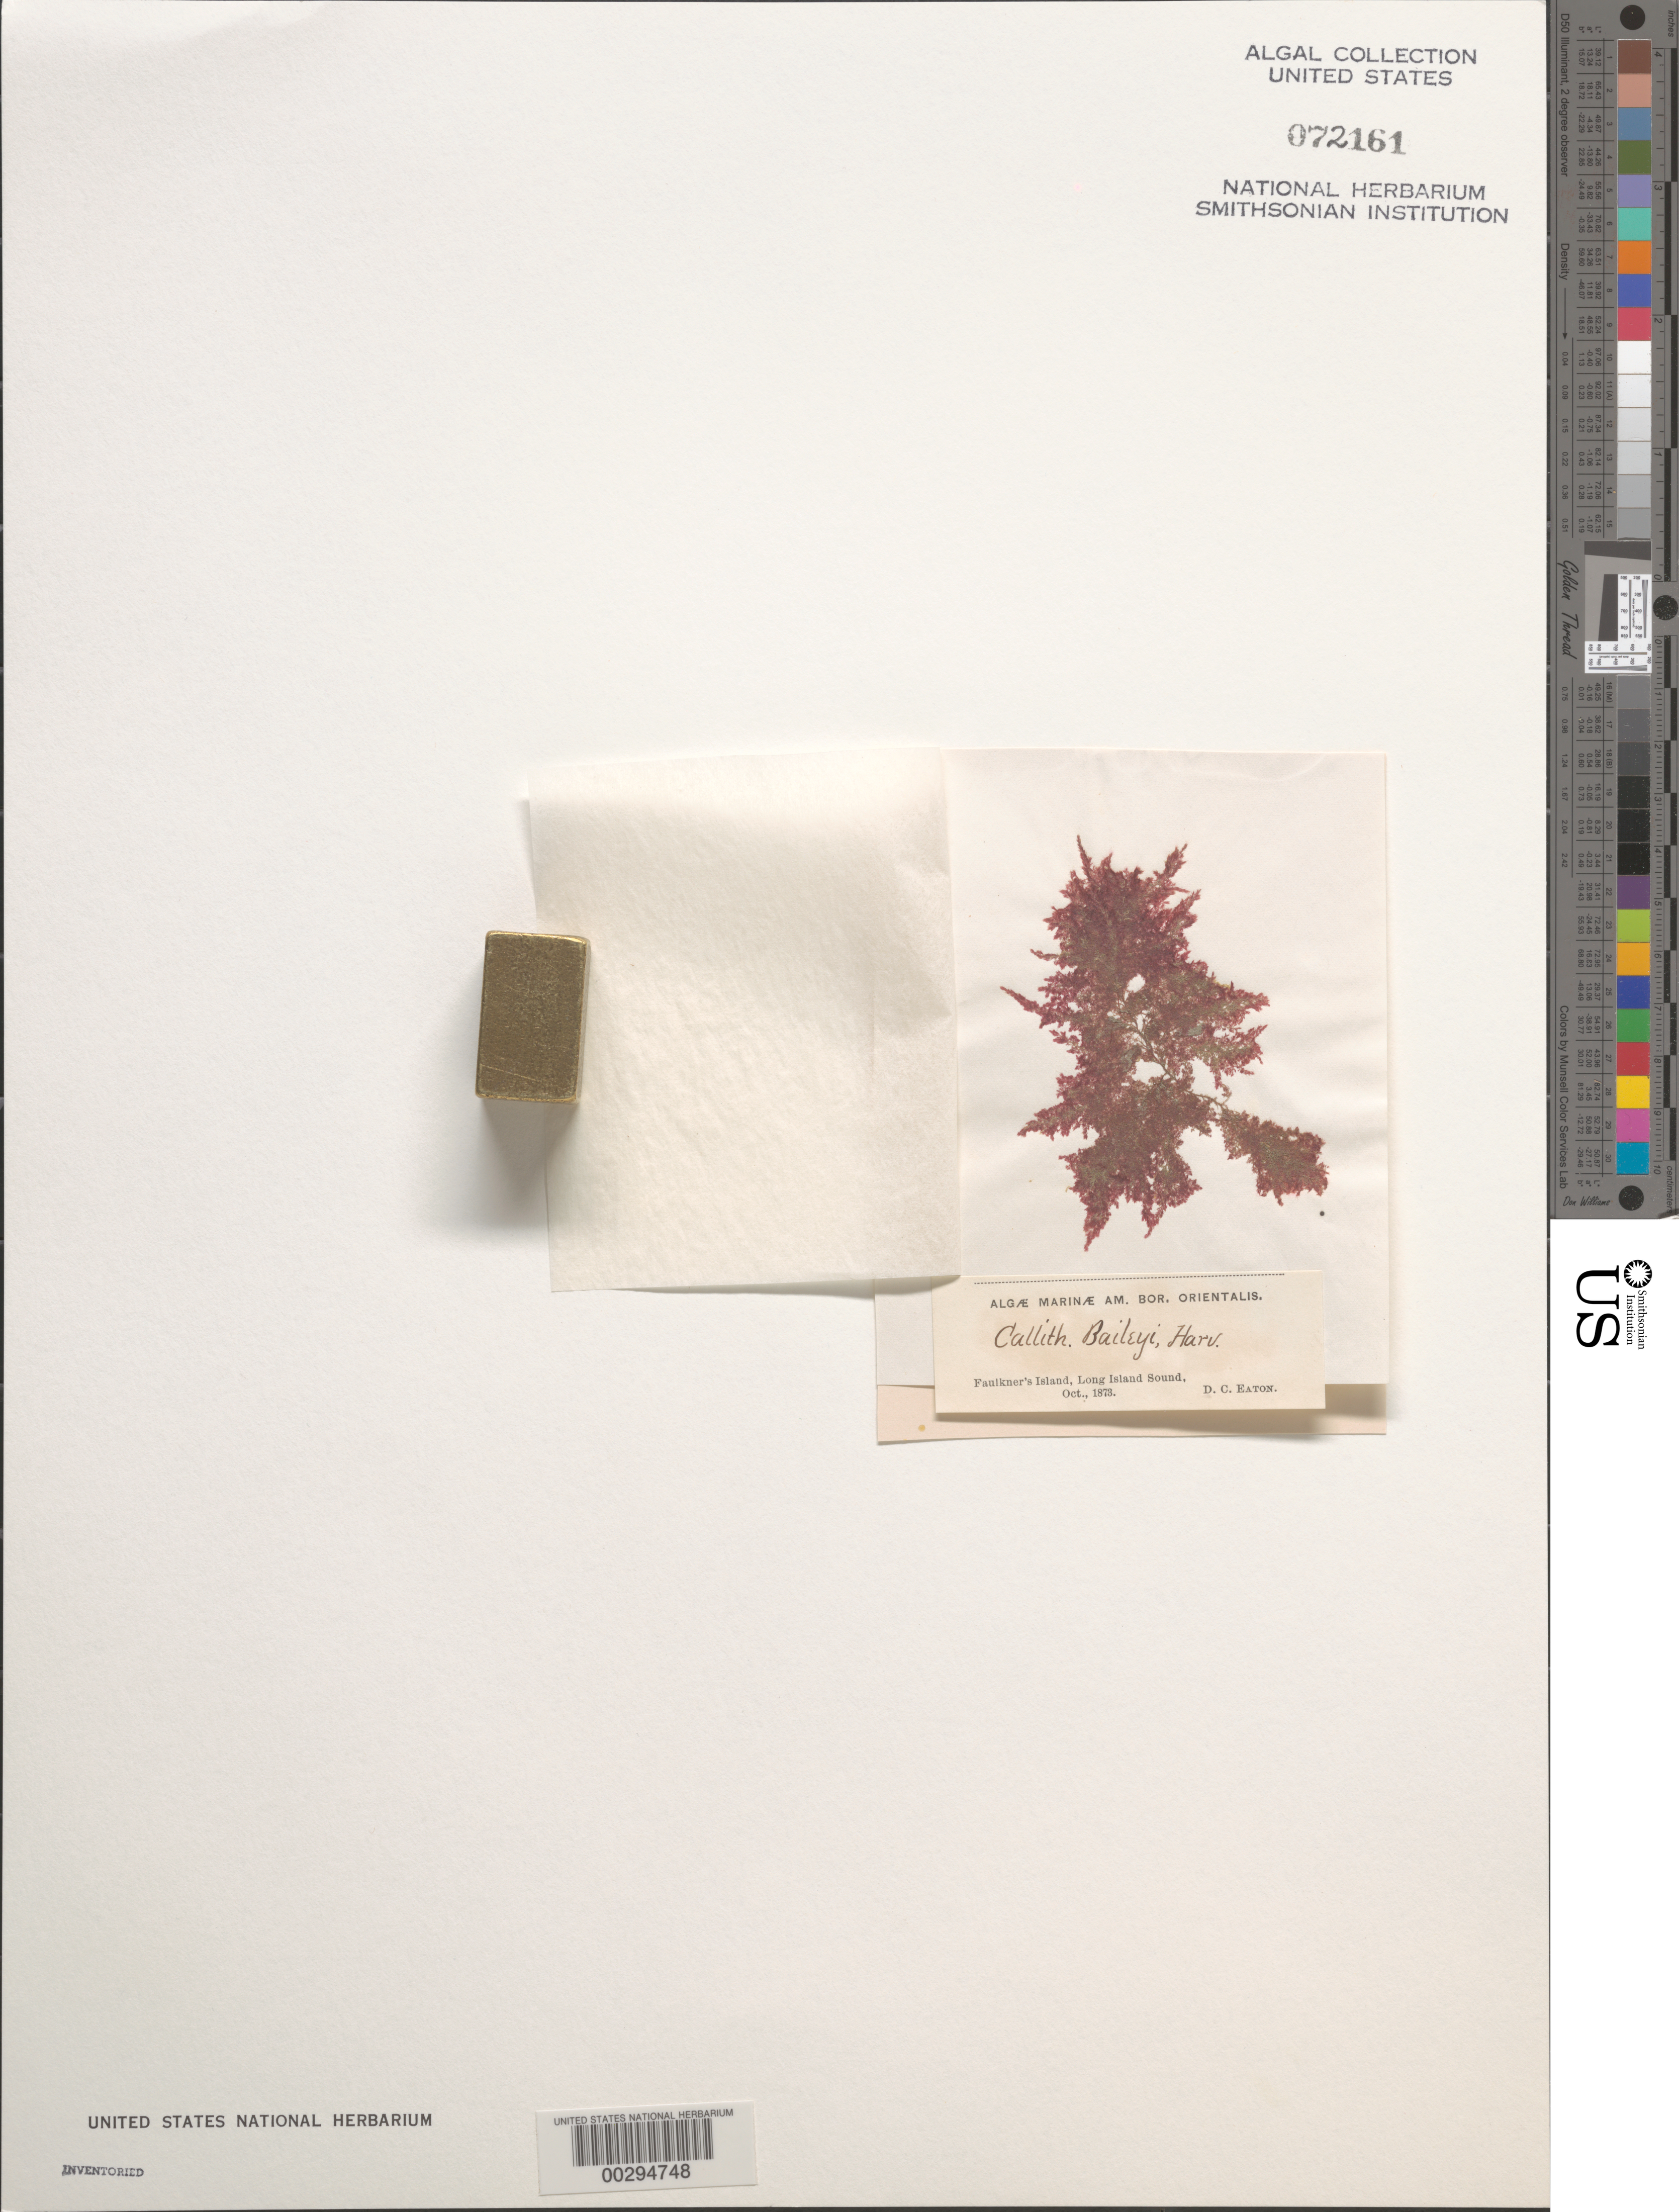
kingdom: Plantae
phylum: Rhodophyta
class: Florideophyceae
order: Ceramiales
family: Callithamniaceae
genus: Callithamnion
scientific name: Callithamnion tetragonum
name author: (With.) S.F. Gray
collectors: D. C. Eaton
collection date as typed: Oct 1873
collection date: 1873-10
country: United States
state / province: Connecticut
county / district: New Haven County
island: Falkner Island (Faulkner's I.)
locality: Long Island Sound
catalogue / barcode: US 72161